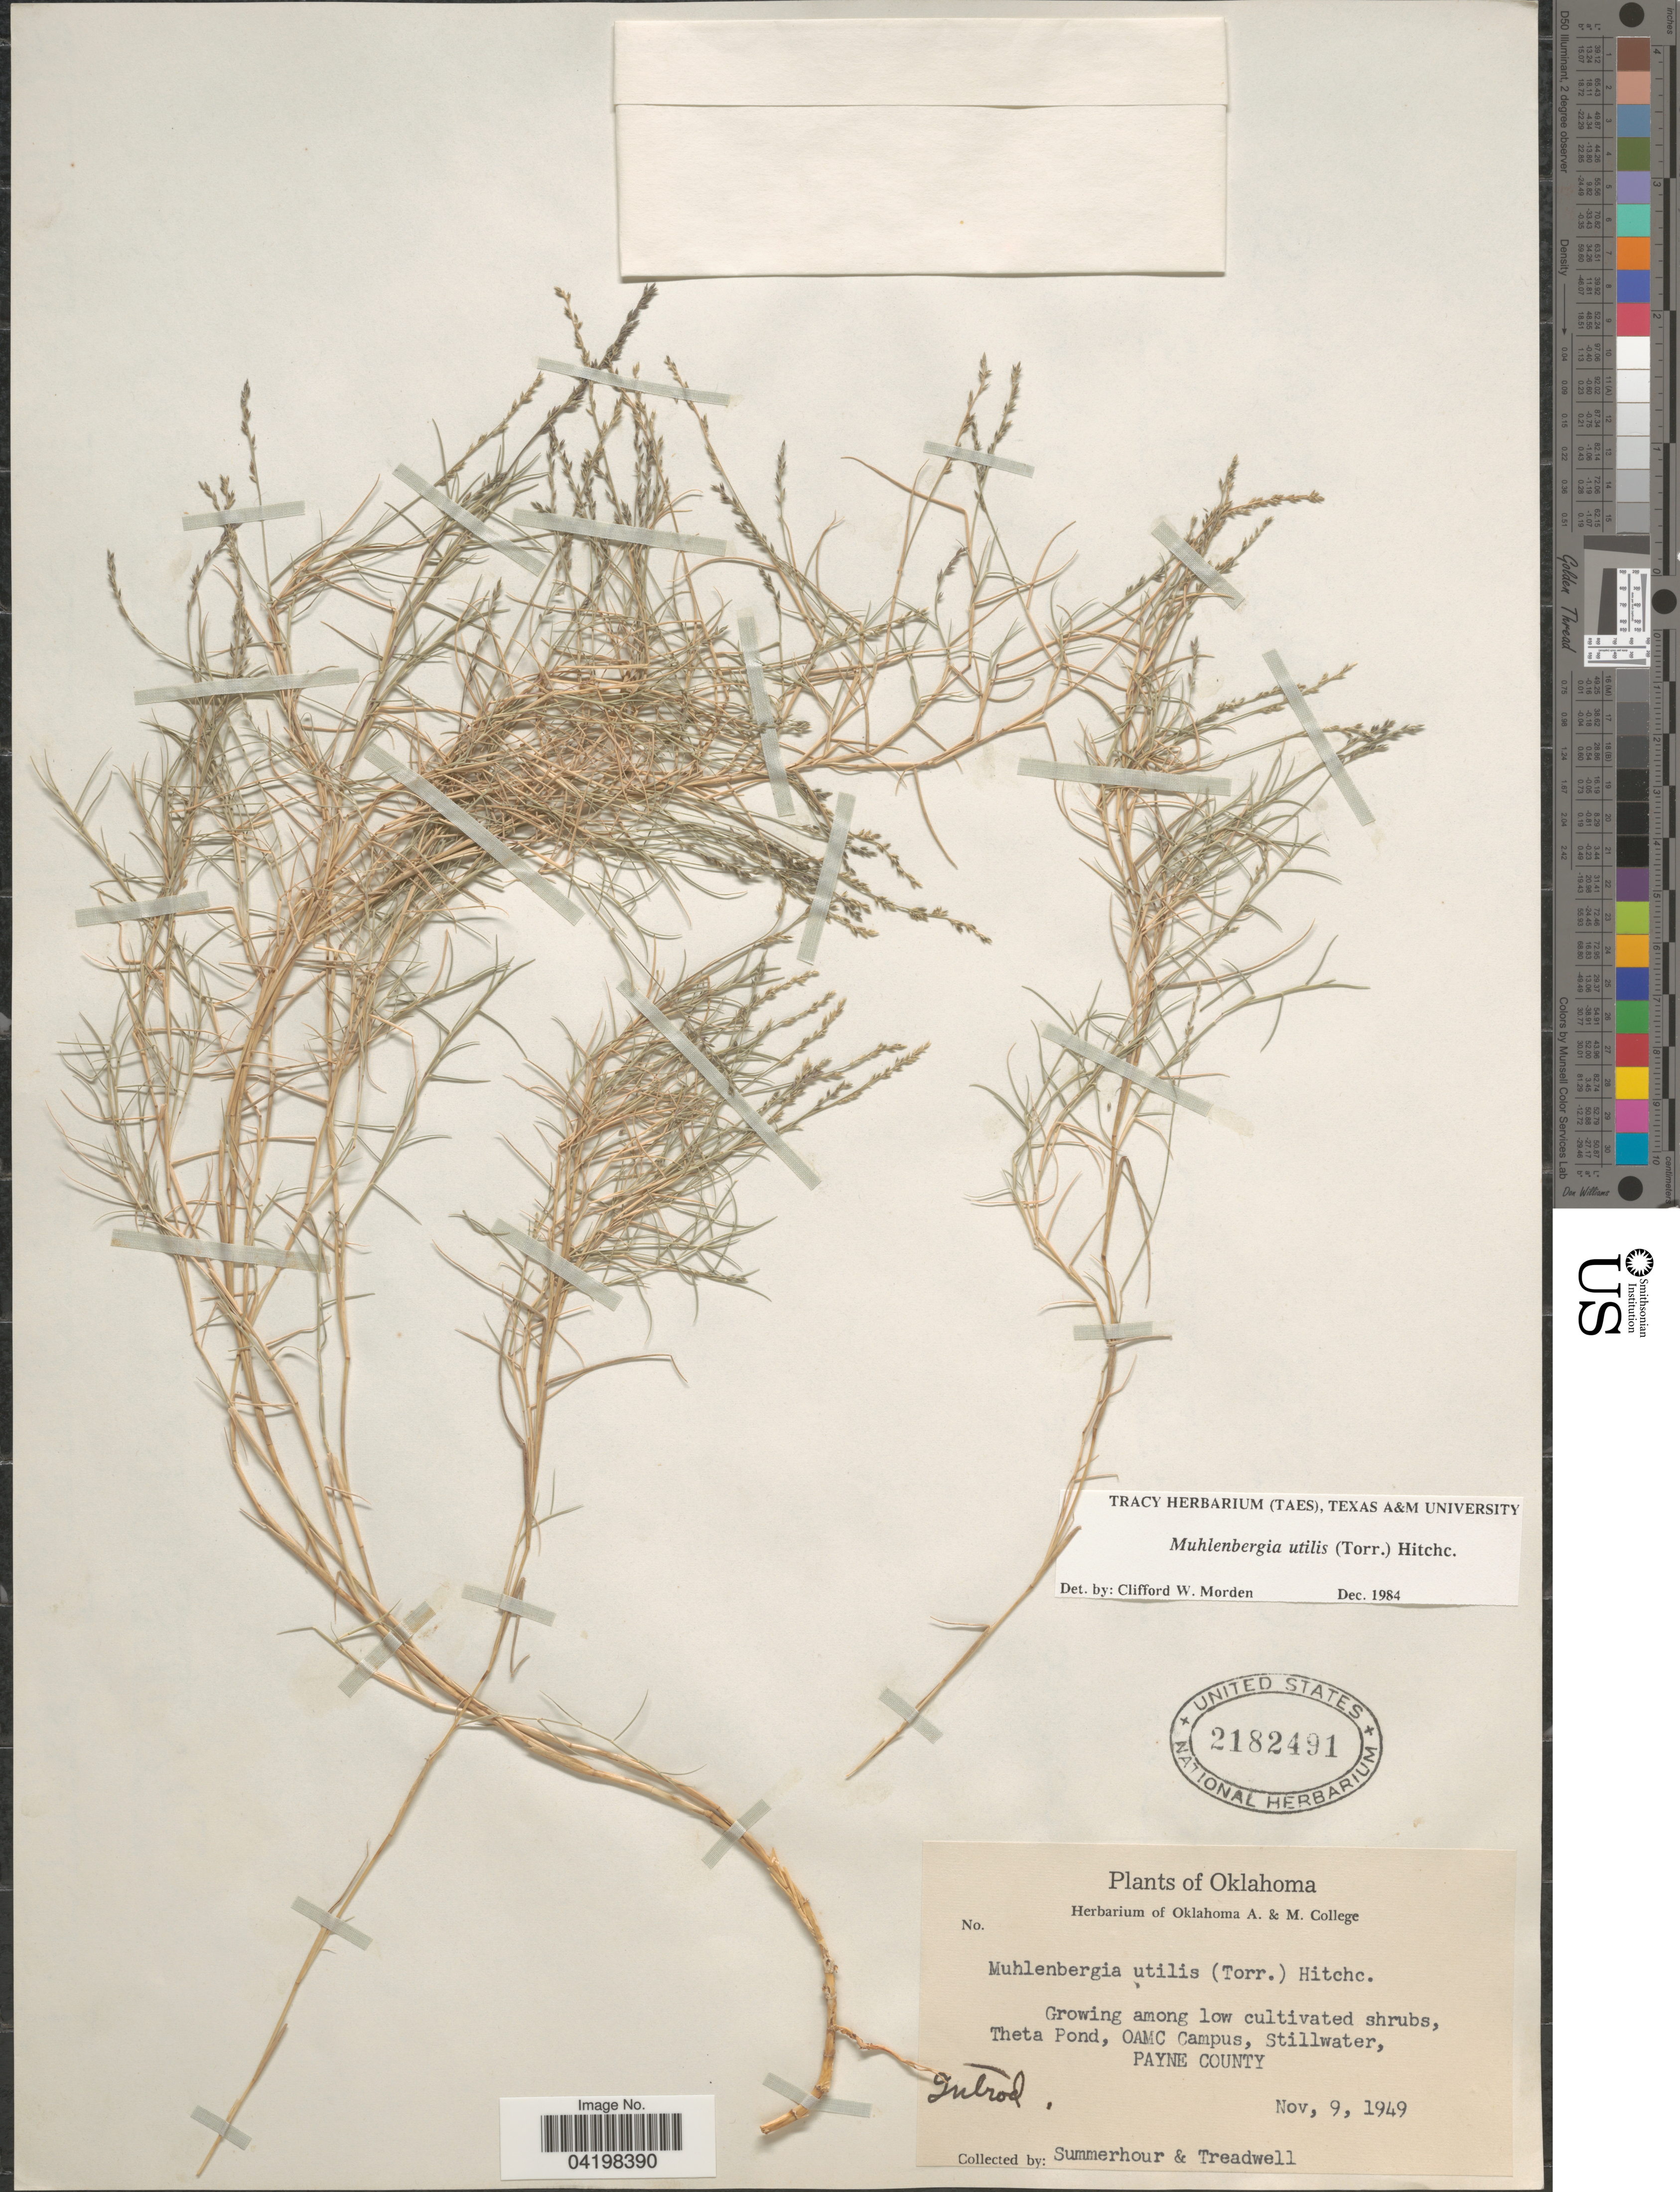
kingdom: Plantae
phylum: Tracheophyta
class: Liliopsida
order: Poales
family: Poaceae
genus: Muhlenbergia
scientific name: Muhlenbergia utilis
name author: (Torr.) Hitchc.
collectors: Summerhour & Treadwell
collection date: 1949-11-09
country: United States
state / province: Oklahoma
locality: Among low cultivated shrubs, Theta Pond, OAMC Campus, Stillwater, Payne County.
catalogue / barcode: US 2182491